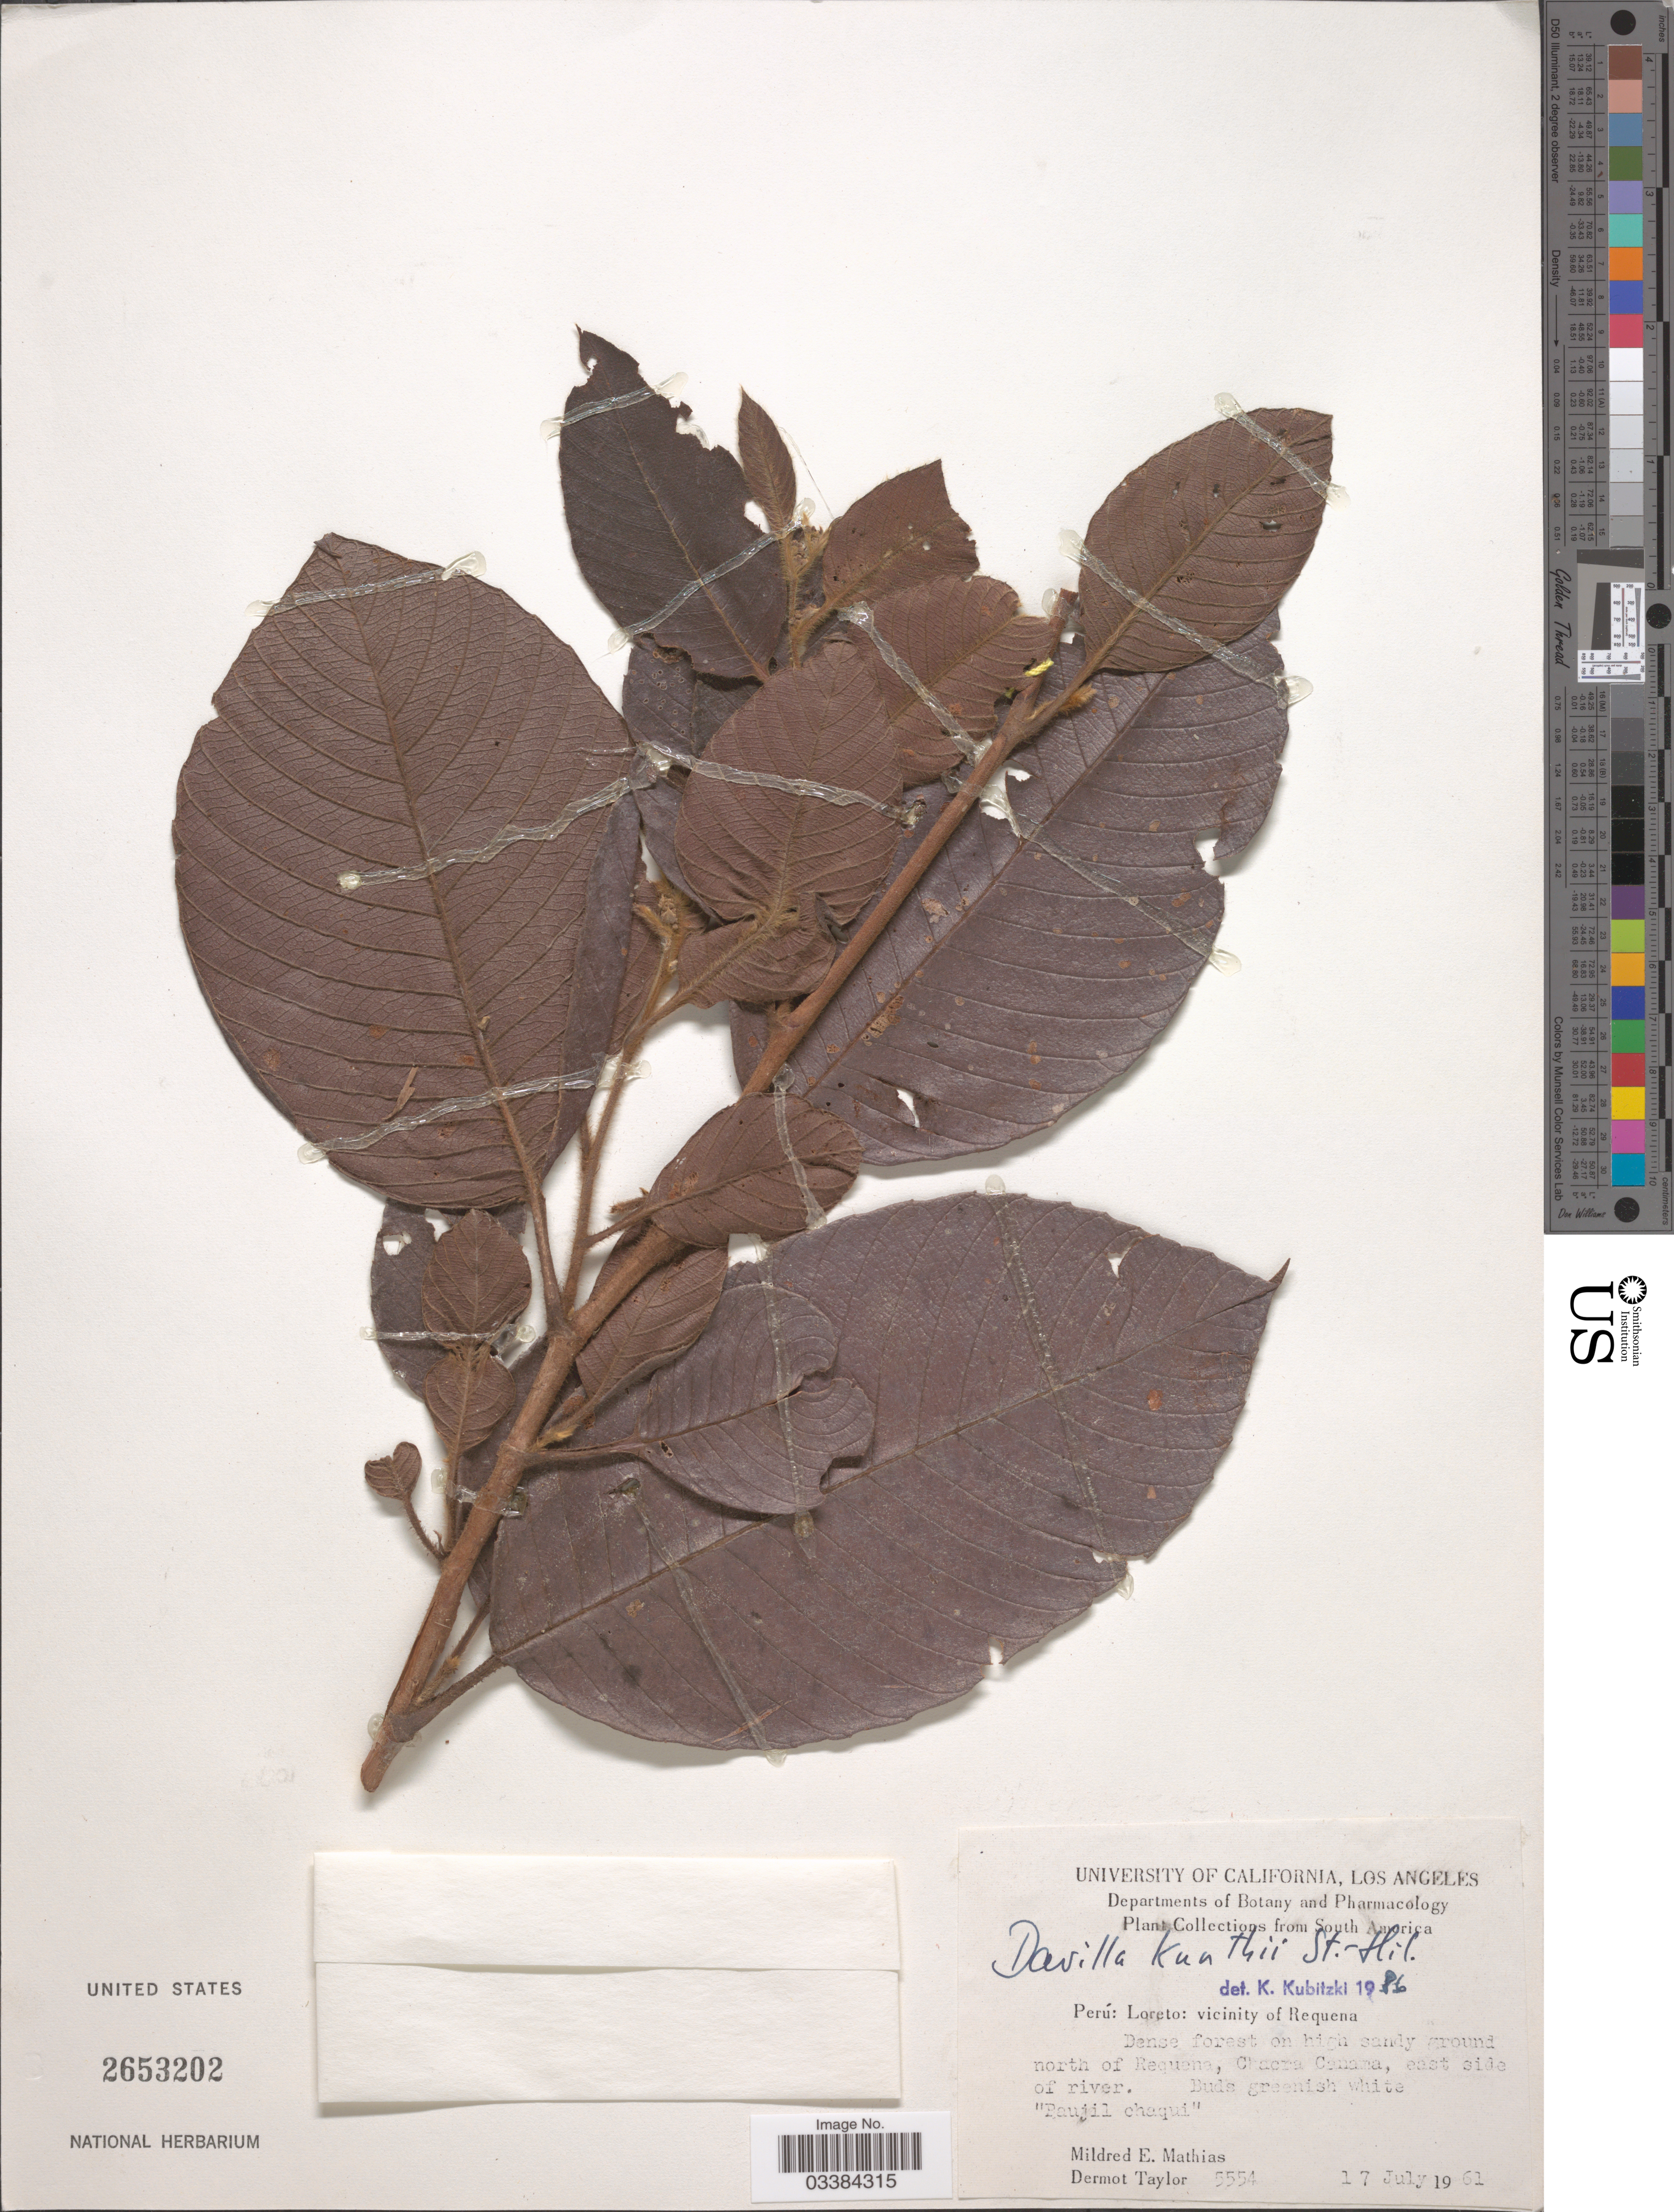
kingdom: Plantae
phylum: Tracheophyta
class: Magnoliopsida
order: Dilleniales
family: Dilleniaceae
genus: Davilla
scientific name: Davilla kunthii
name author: A. St.-Hil.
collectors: M. E. Mathias & D. Taylor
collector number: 5554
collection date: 1961-07-17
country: Peru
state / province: Loreto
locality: Vicinity of Requena. Dense forest on high sandy ground north of Requena, Chacra Canama, east side of river.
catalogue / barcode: US 2653202